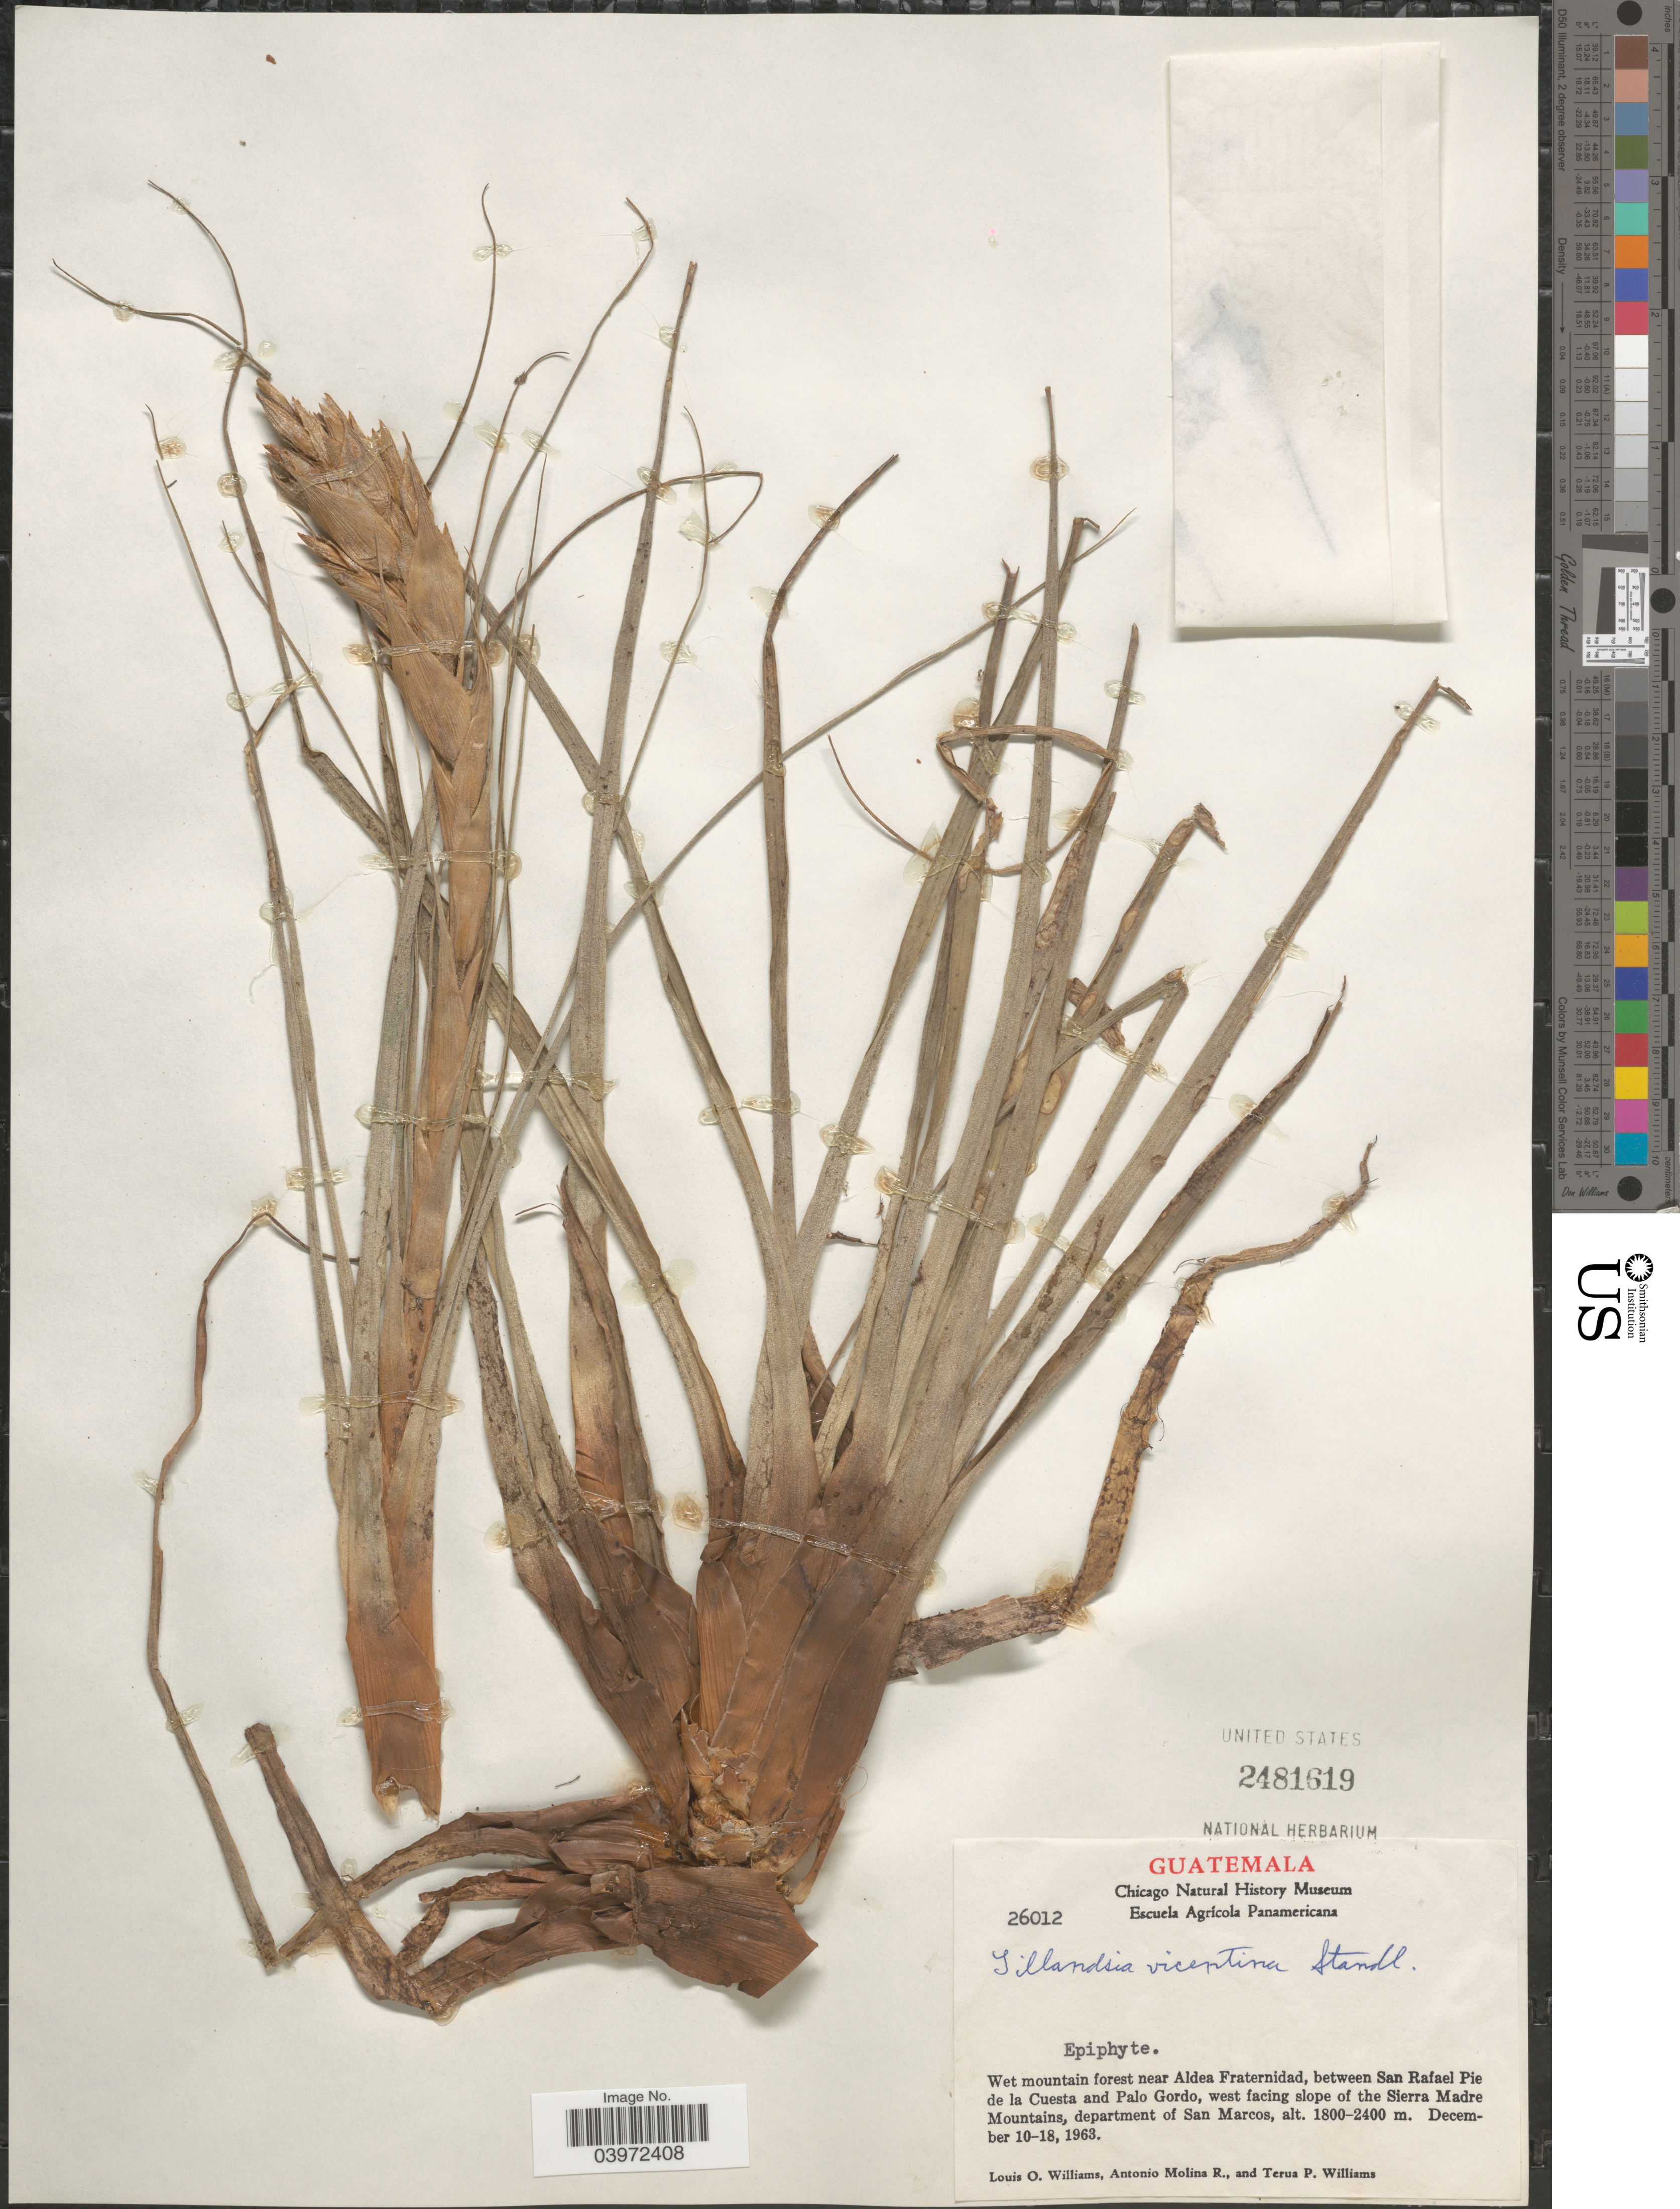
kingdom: Plantae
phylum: Tracheophyta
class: Liliopsida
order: Poales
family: Bromeliaceae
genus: Tillandsia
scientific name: Tillandsia vicentina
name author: Standl.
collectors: L. O. Williams, A. Molina R. & T. Williams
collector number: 26012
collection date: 1963-12-10/1963-12-18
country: Guatemala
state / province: San Marcos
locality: Wet mountain forest near Aldea Fraternidad, between San Rafael Pie de la Cuesta and Palo Gordo, west facing slope of the Sierra Madre Mountains, department of San Marcos.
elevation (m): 1800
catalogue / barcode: US 2481619